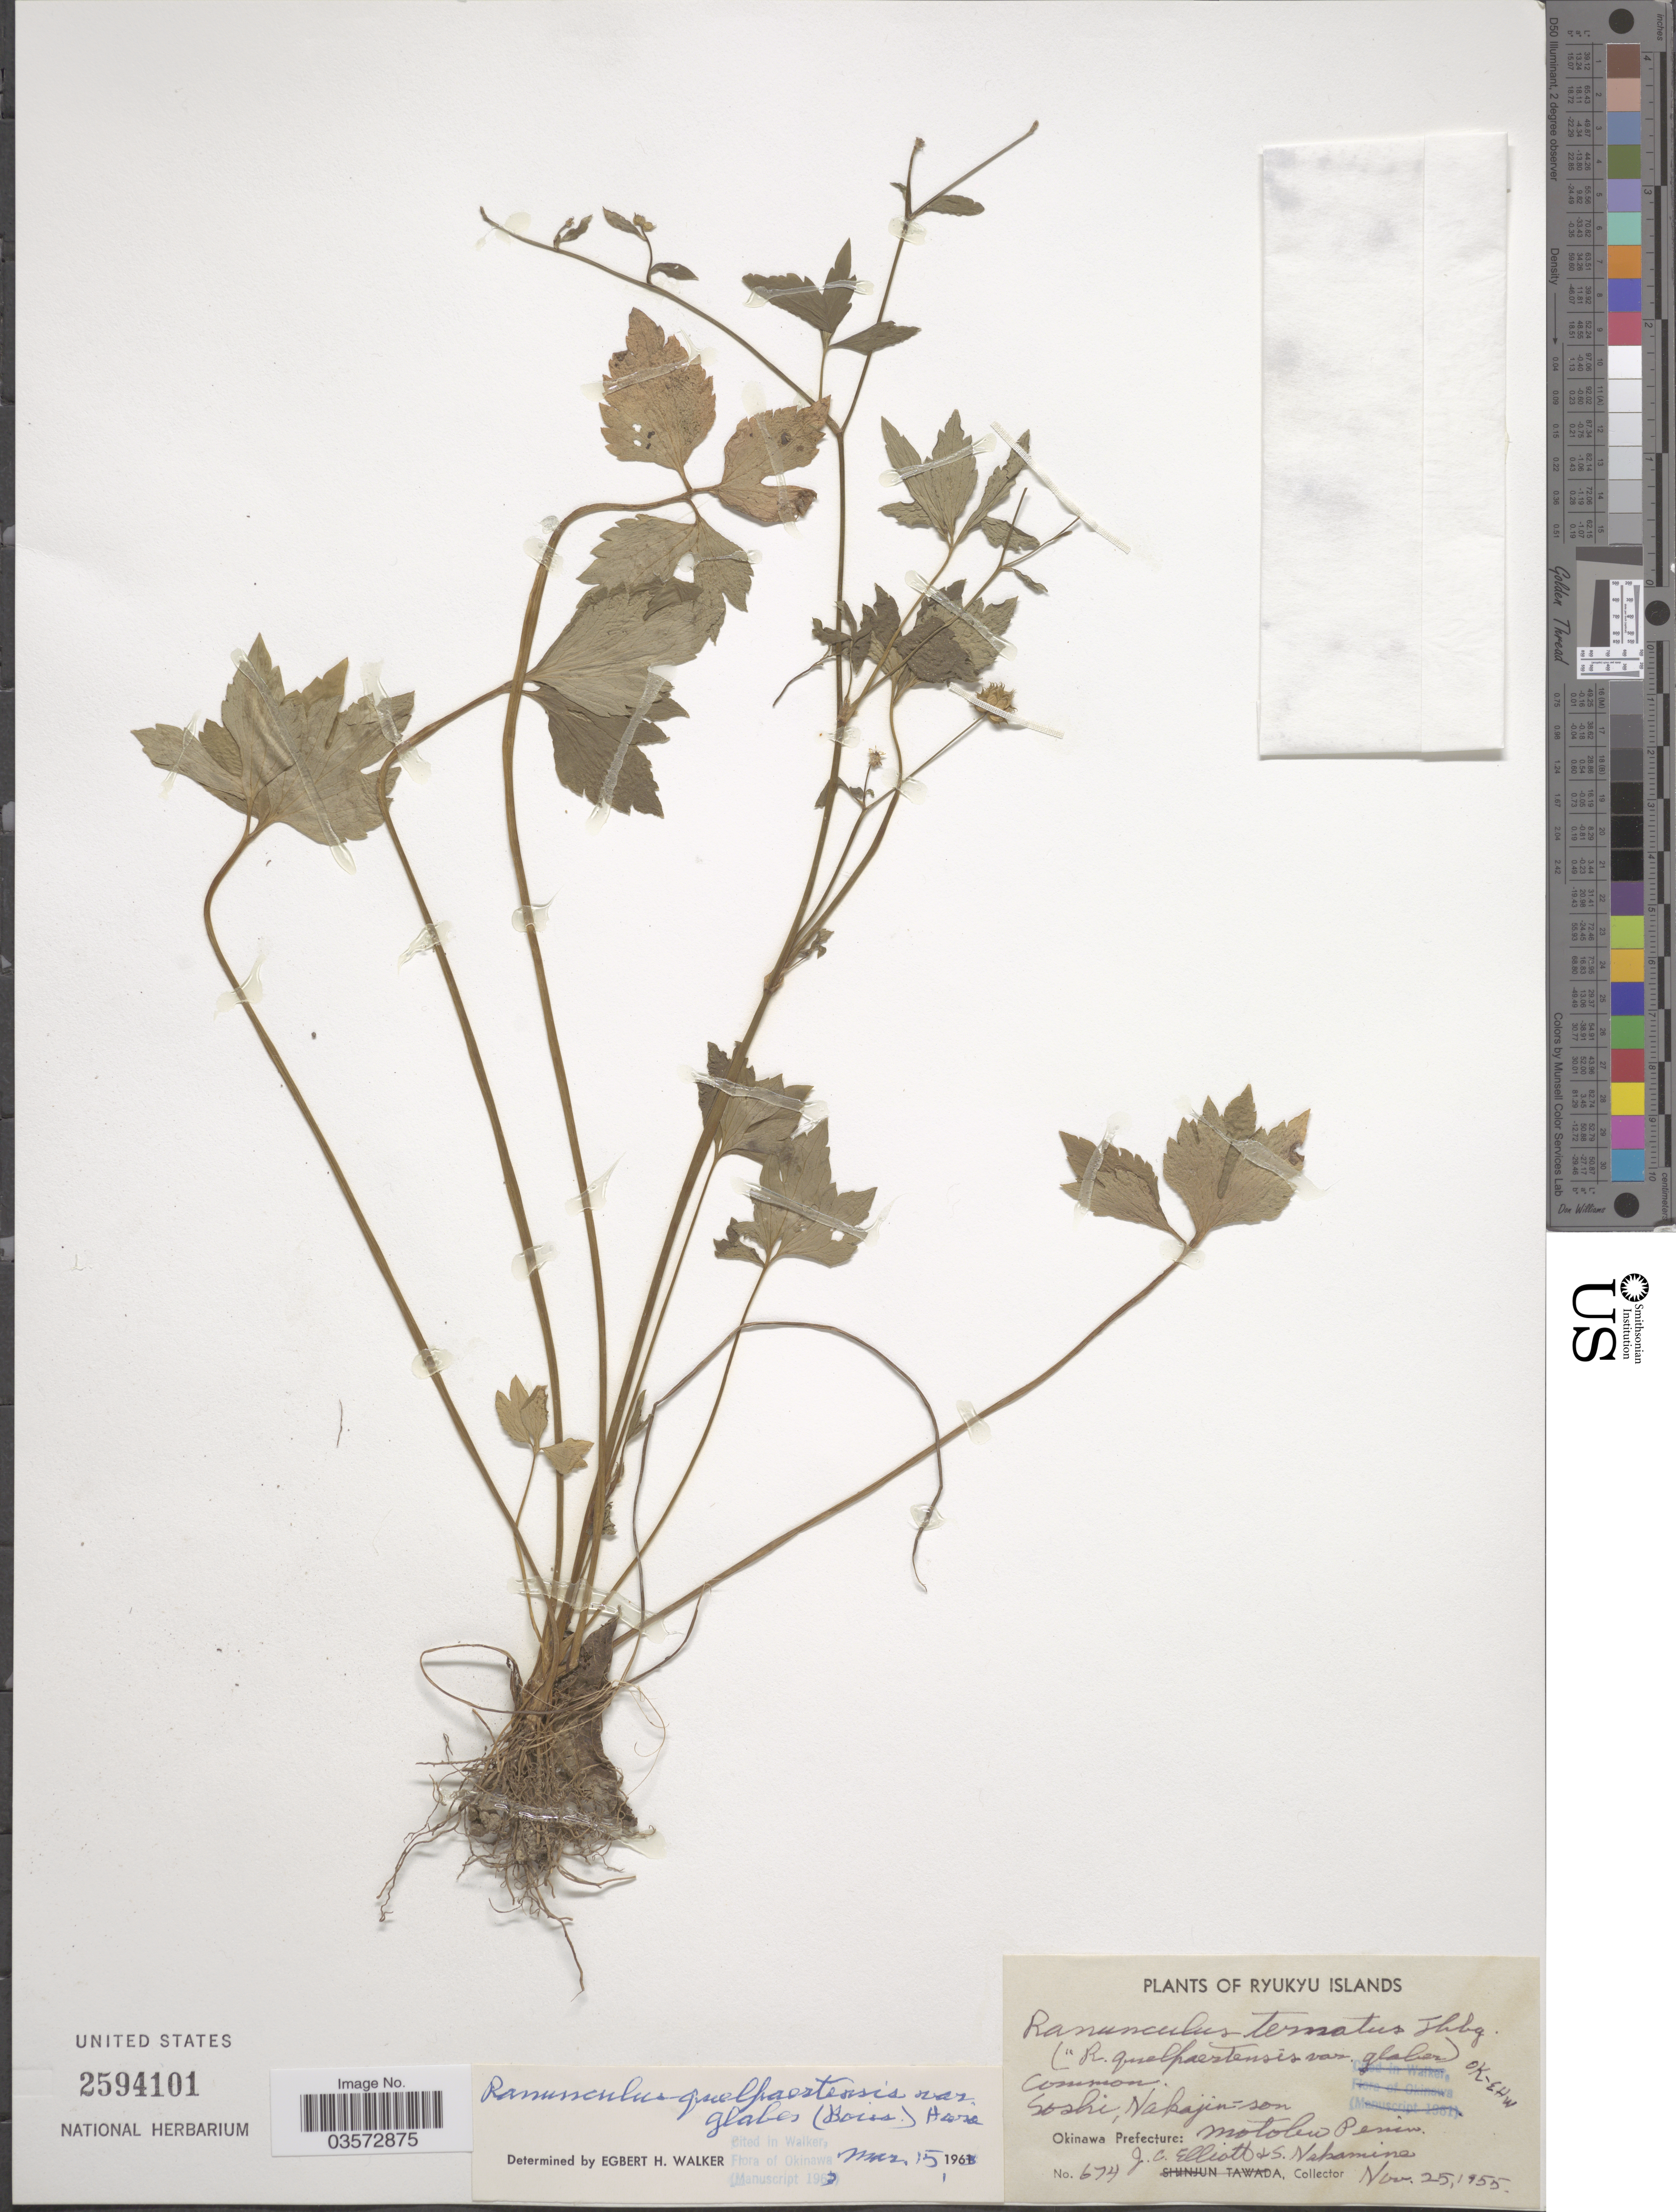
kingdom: Plantae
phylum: Tracheophyta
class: Magnoliopsida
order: Ranunculales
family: Ranunculaceae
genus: Ranunculus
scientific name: Ranunculus quelpaertensis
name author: Nakai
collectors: J. C. Elliott & S. Nakamina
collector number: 674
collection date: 1955-11-25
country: Japan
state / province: Okinawa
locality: Ryukyu Islands. Soshi, Nakajin-son. Okinawa Prefecture: Motobu Penin.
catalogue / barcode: US 2594101